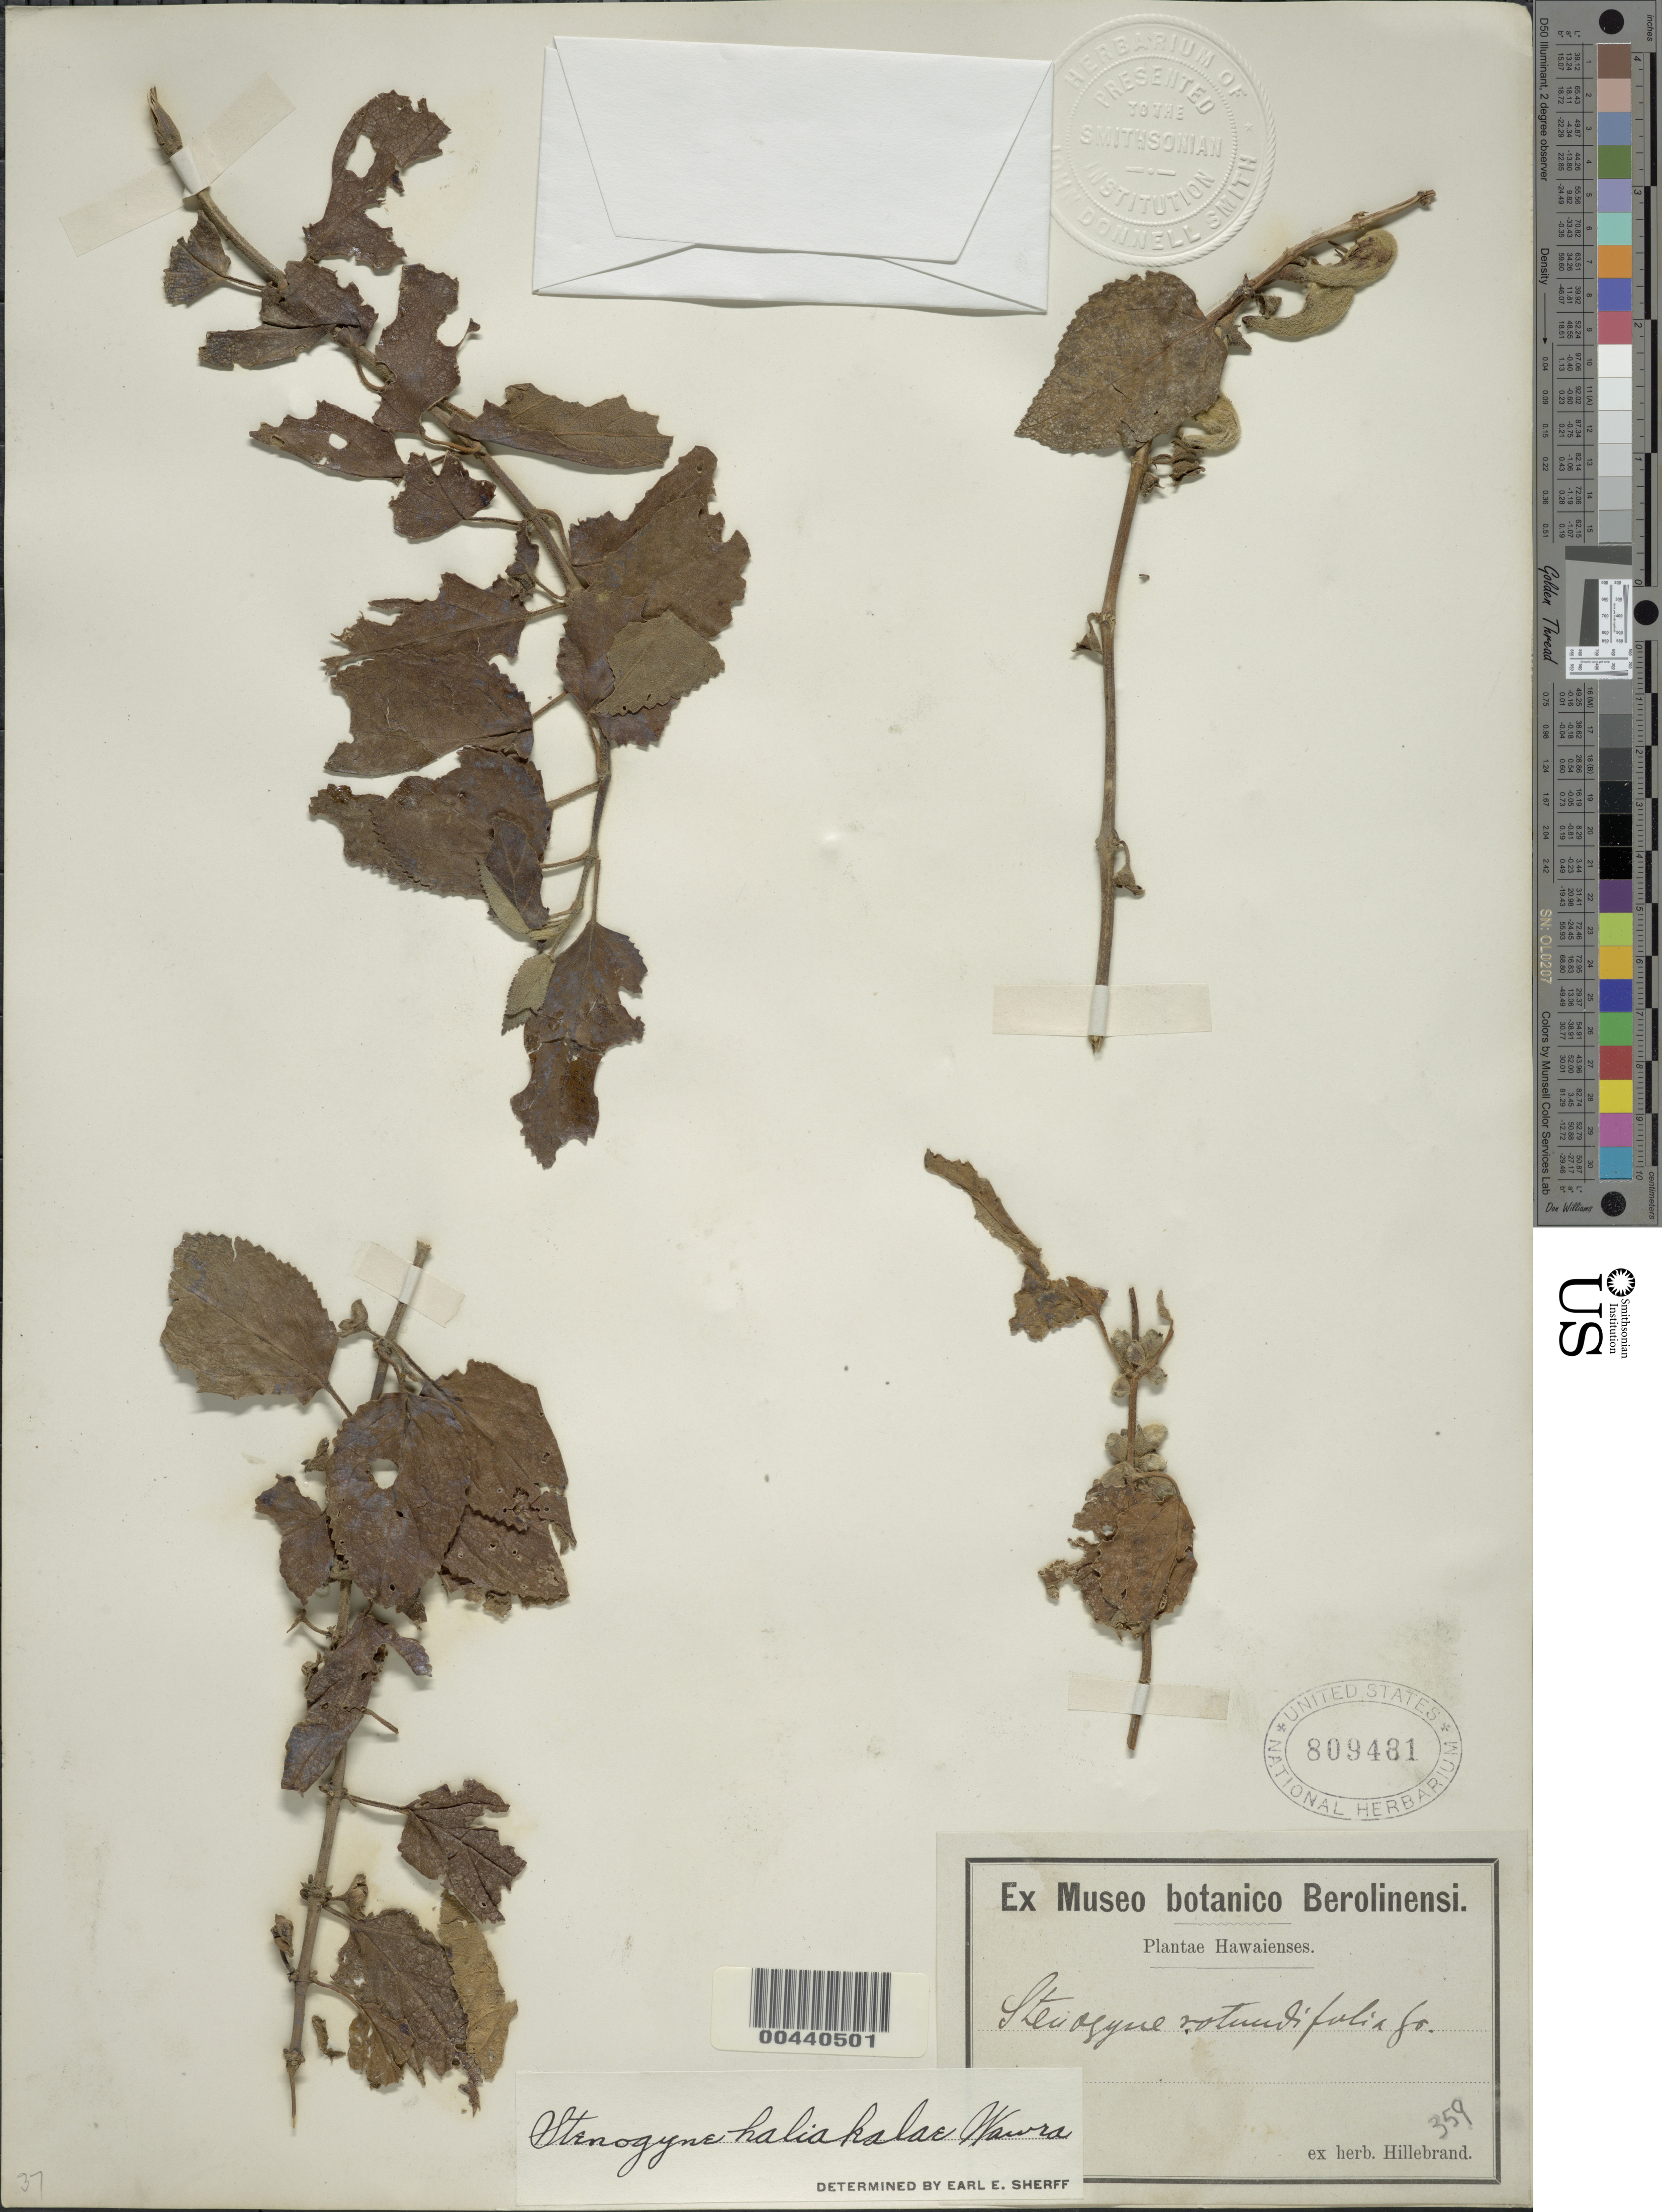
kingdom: Plantae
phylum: Tracheophyta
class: Magnoliopsida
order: Lamiales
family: Lamiaceae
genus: Stenogyne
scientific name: Stenogyne haliakalae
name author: Wawra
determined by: Sherff, E. E.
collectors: W. Hillebrand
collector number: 359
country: United States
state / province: Hawaii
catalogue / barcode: US 809481